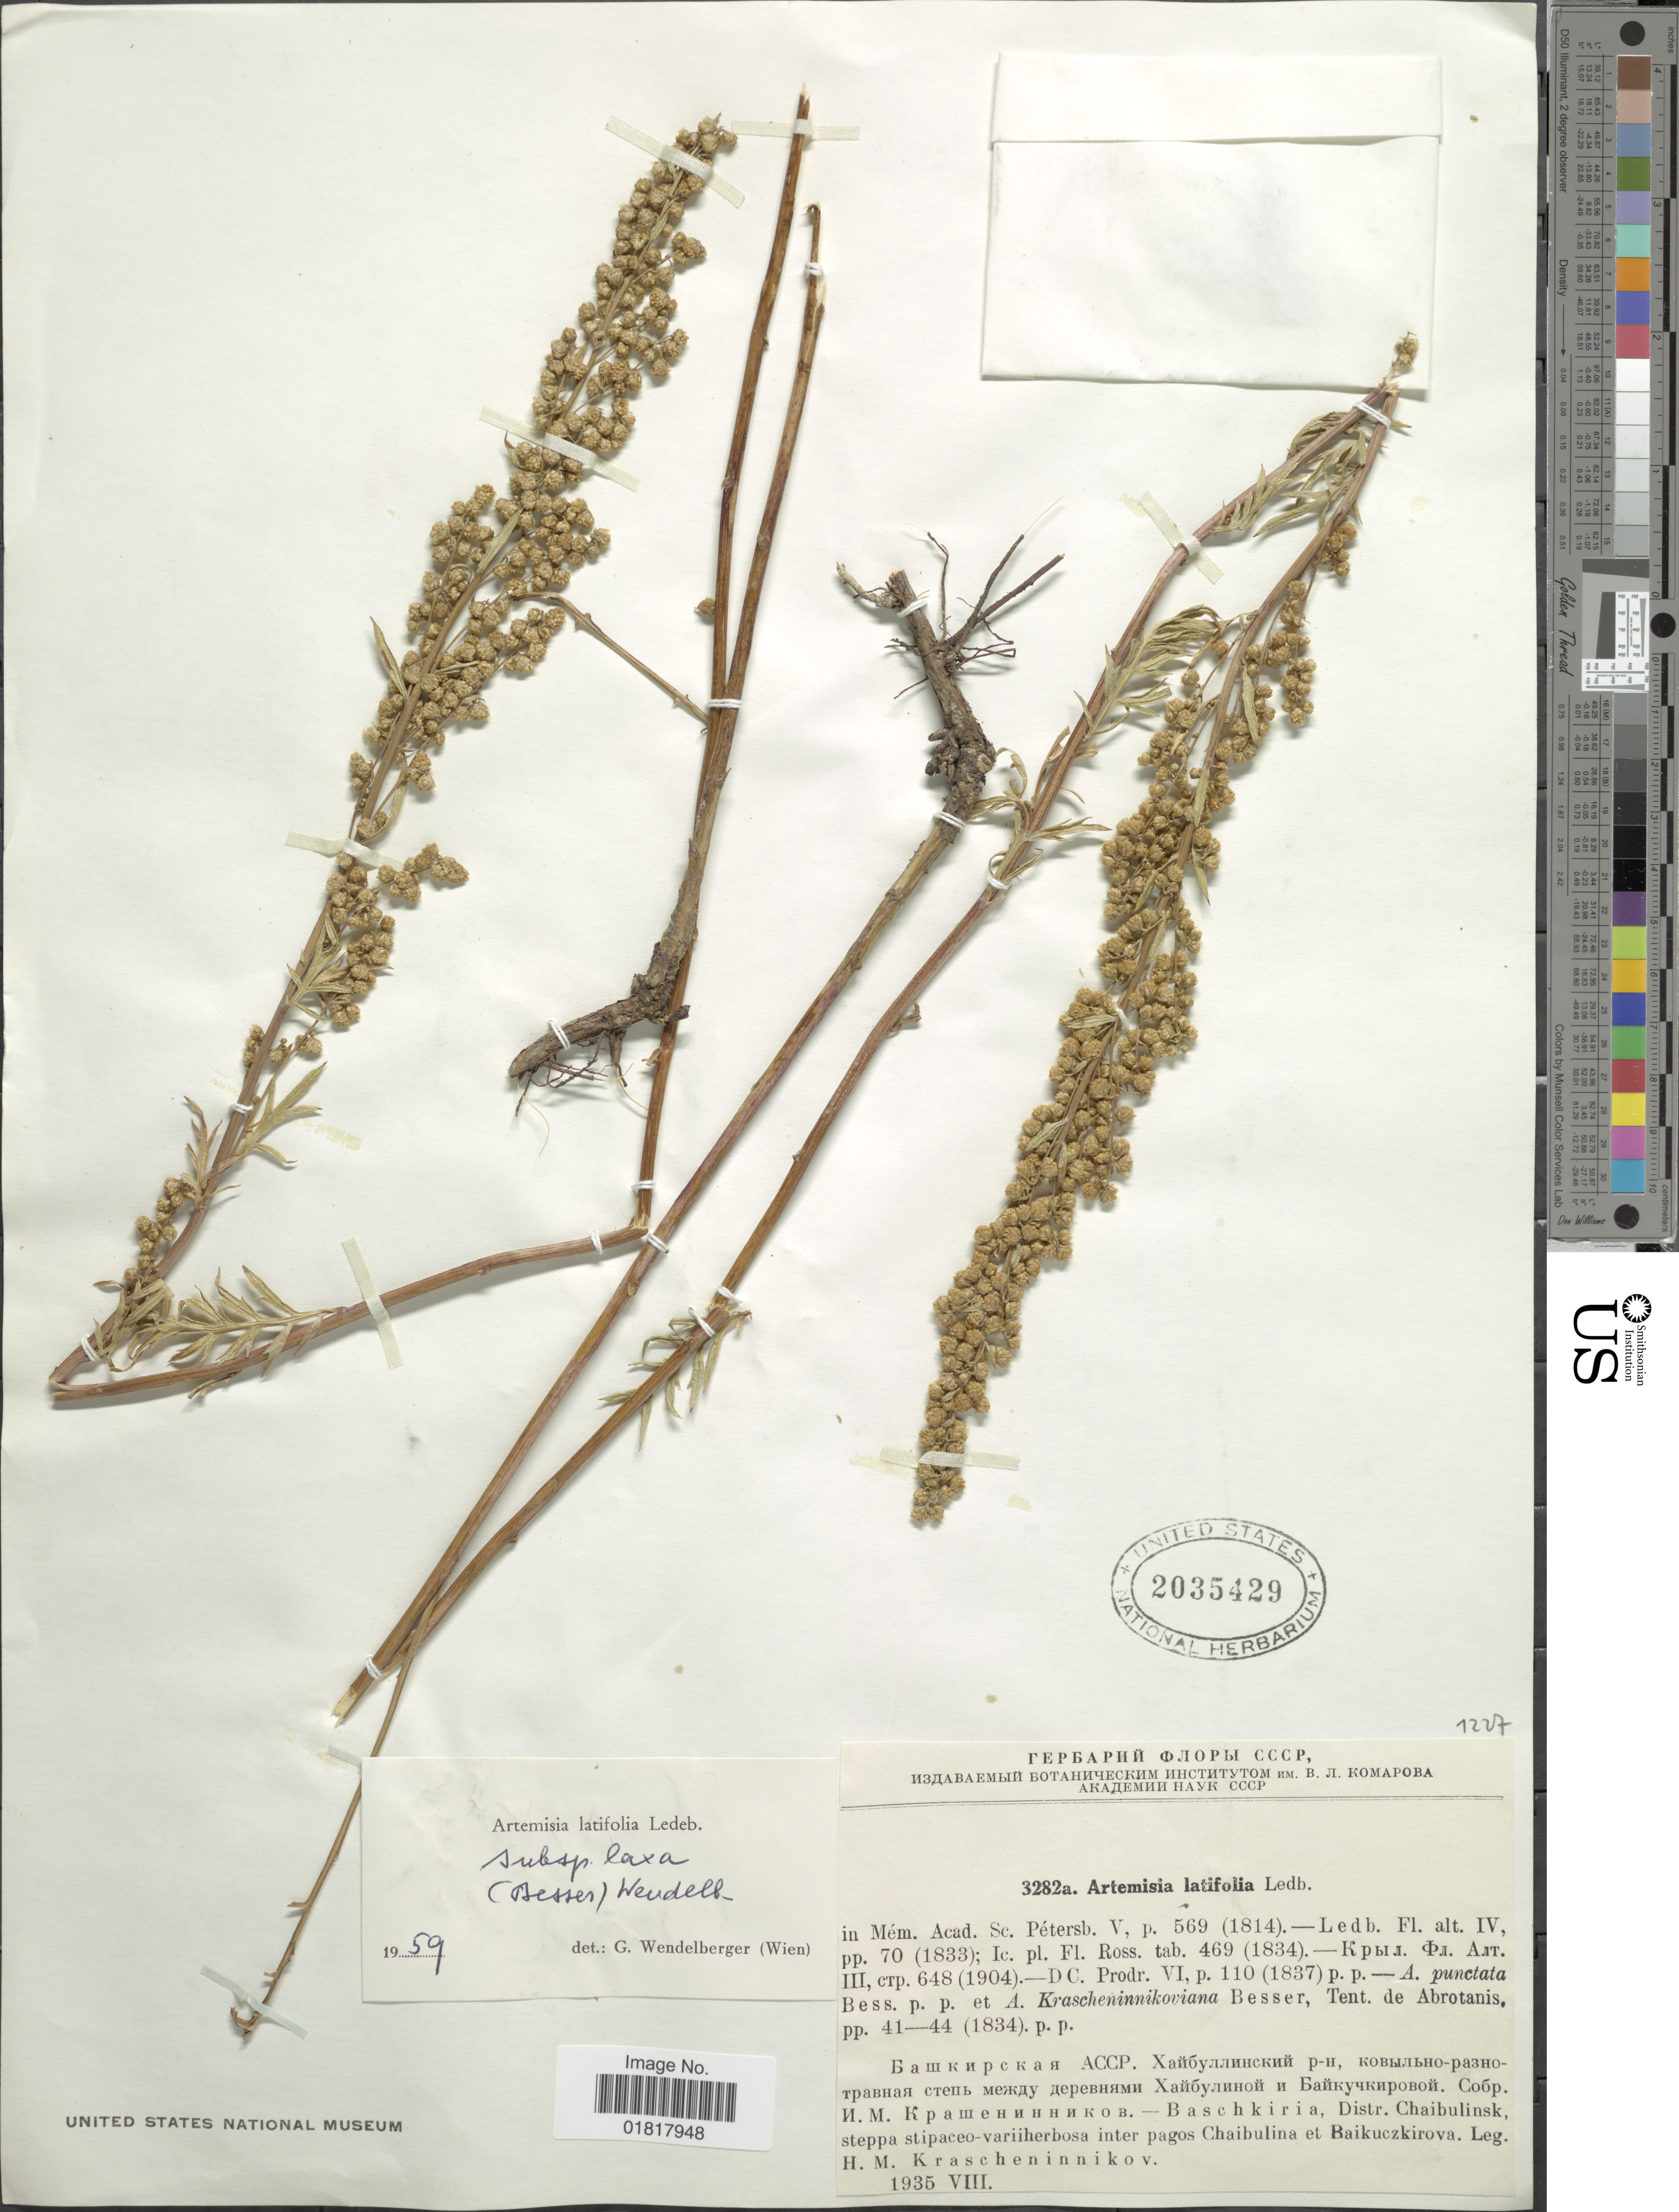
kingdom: Plantae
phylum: Tracheophyta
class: Magnoliopsida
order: Asterales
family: Asteraceae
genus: Artemisia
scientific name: Artemisia latifolia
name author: Ledeb.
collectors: H. Krascheninnikov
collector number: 3282a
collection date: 1935-08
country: Russian federation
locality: Baschkiria, Distr. Chaibulinsk, steppa stipaceo-varriherbosa inter pagos Chabulina et Baikuczkirova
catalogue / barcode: US 2035429